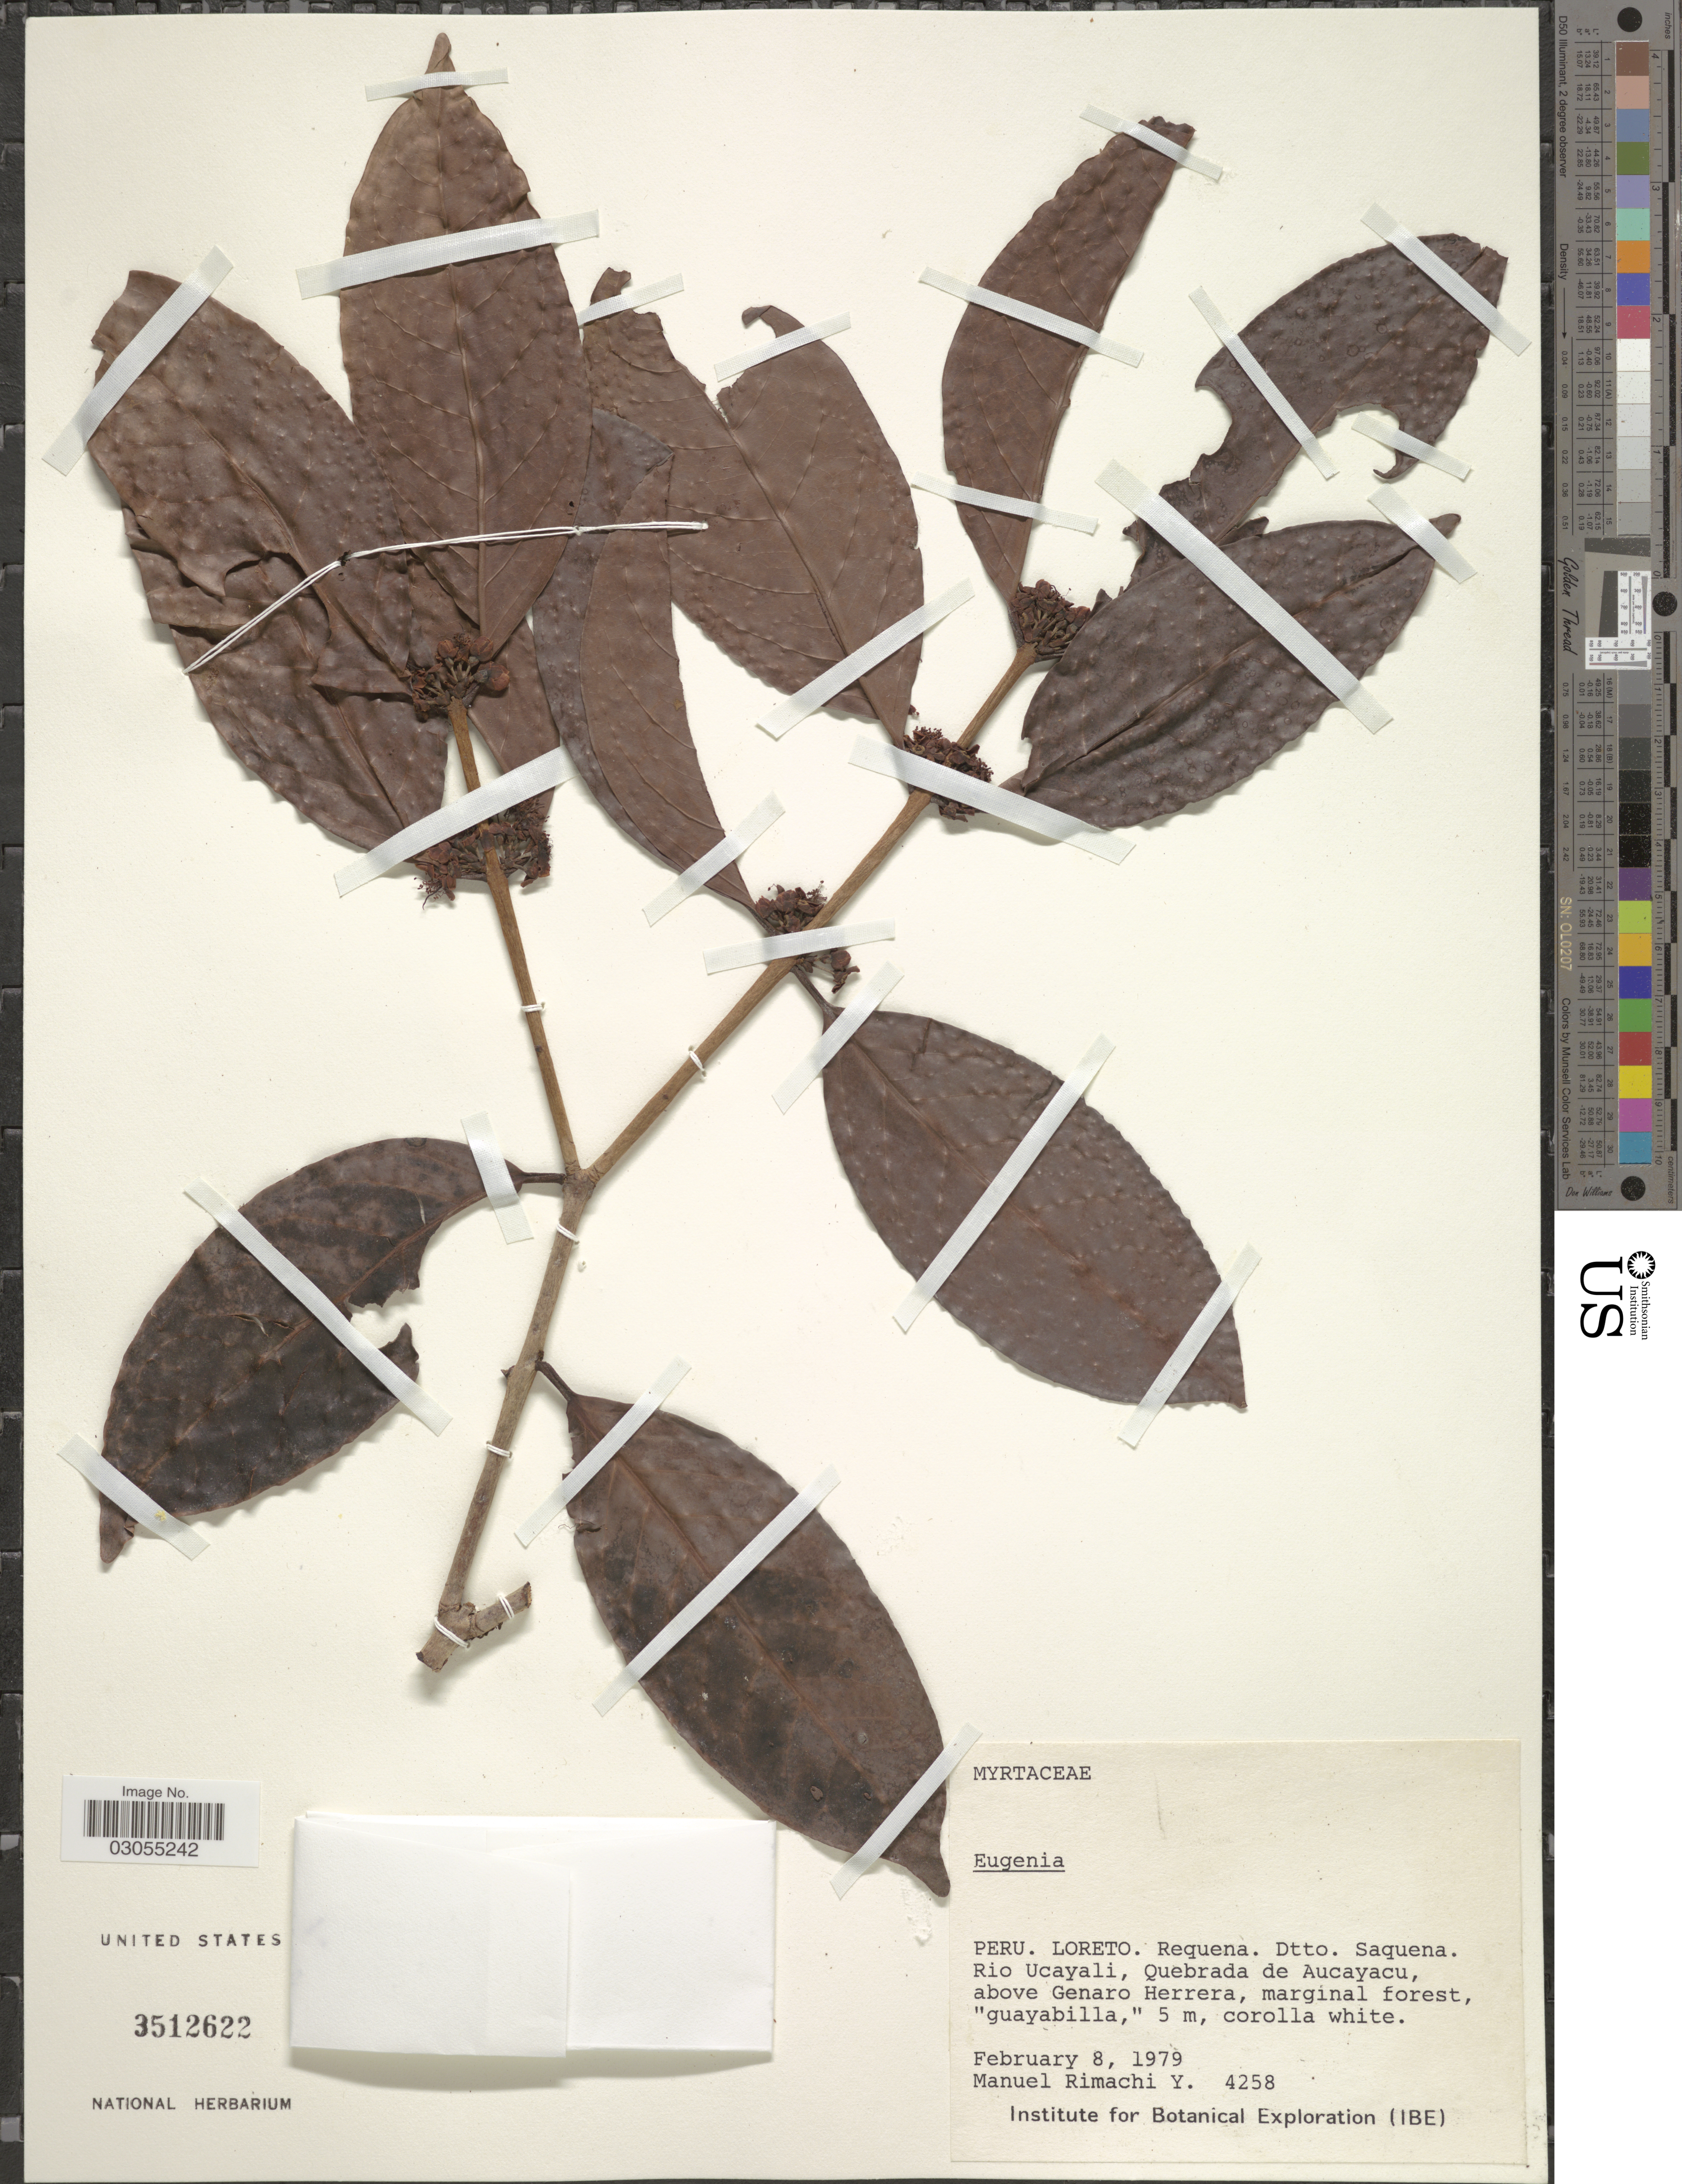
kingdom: Plantae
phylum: Tracheophyta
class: Magnoliopsida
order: Myrtales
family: Myrtaceae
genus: Eugenia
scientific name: Eugenia sp.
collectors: M. Rimachi Y.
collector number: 4258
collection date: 1979-02-08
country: Peru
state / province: Loreto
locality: Requena. Dtto. Saquena. Rio Ucayali, Quebrada de Aucayacu, above Genaro Herrera, marginal forest.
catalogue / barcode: US 3512622